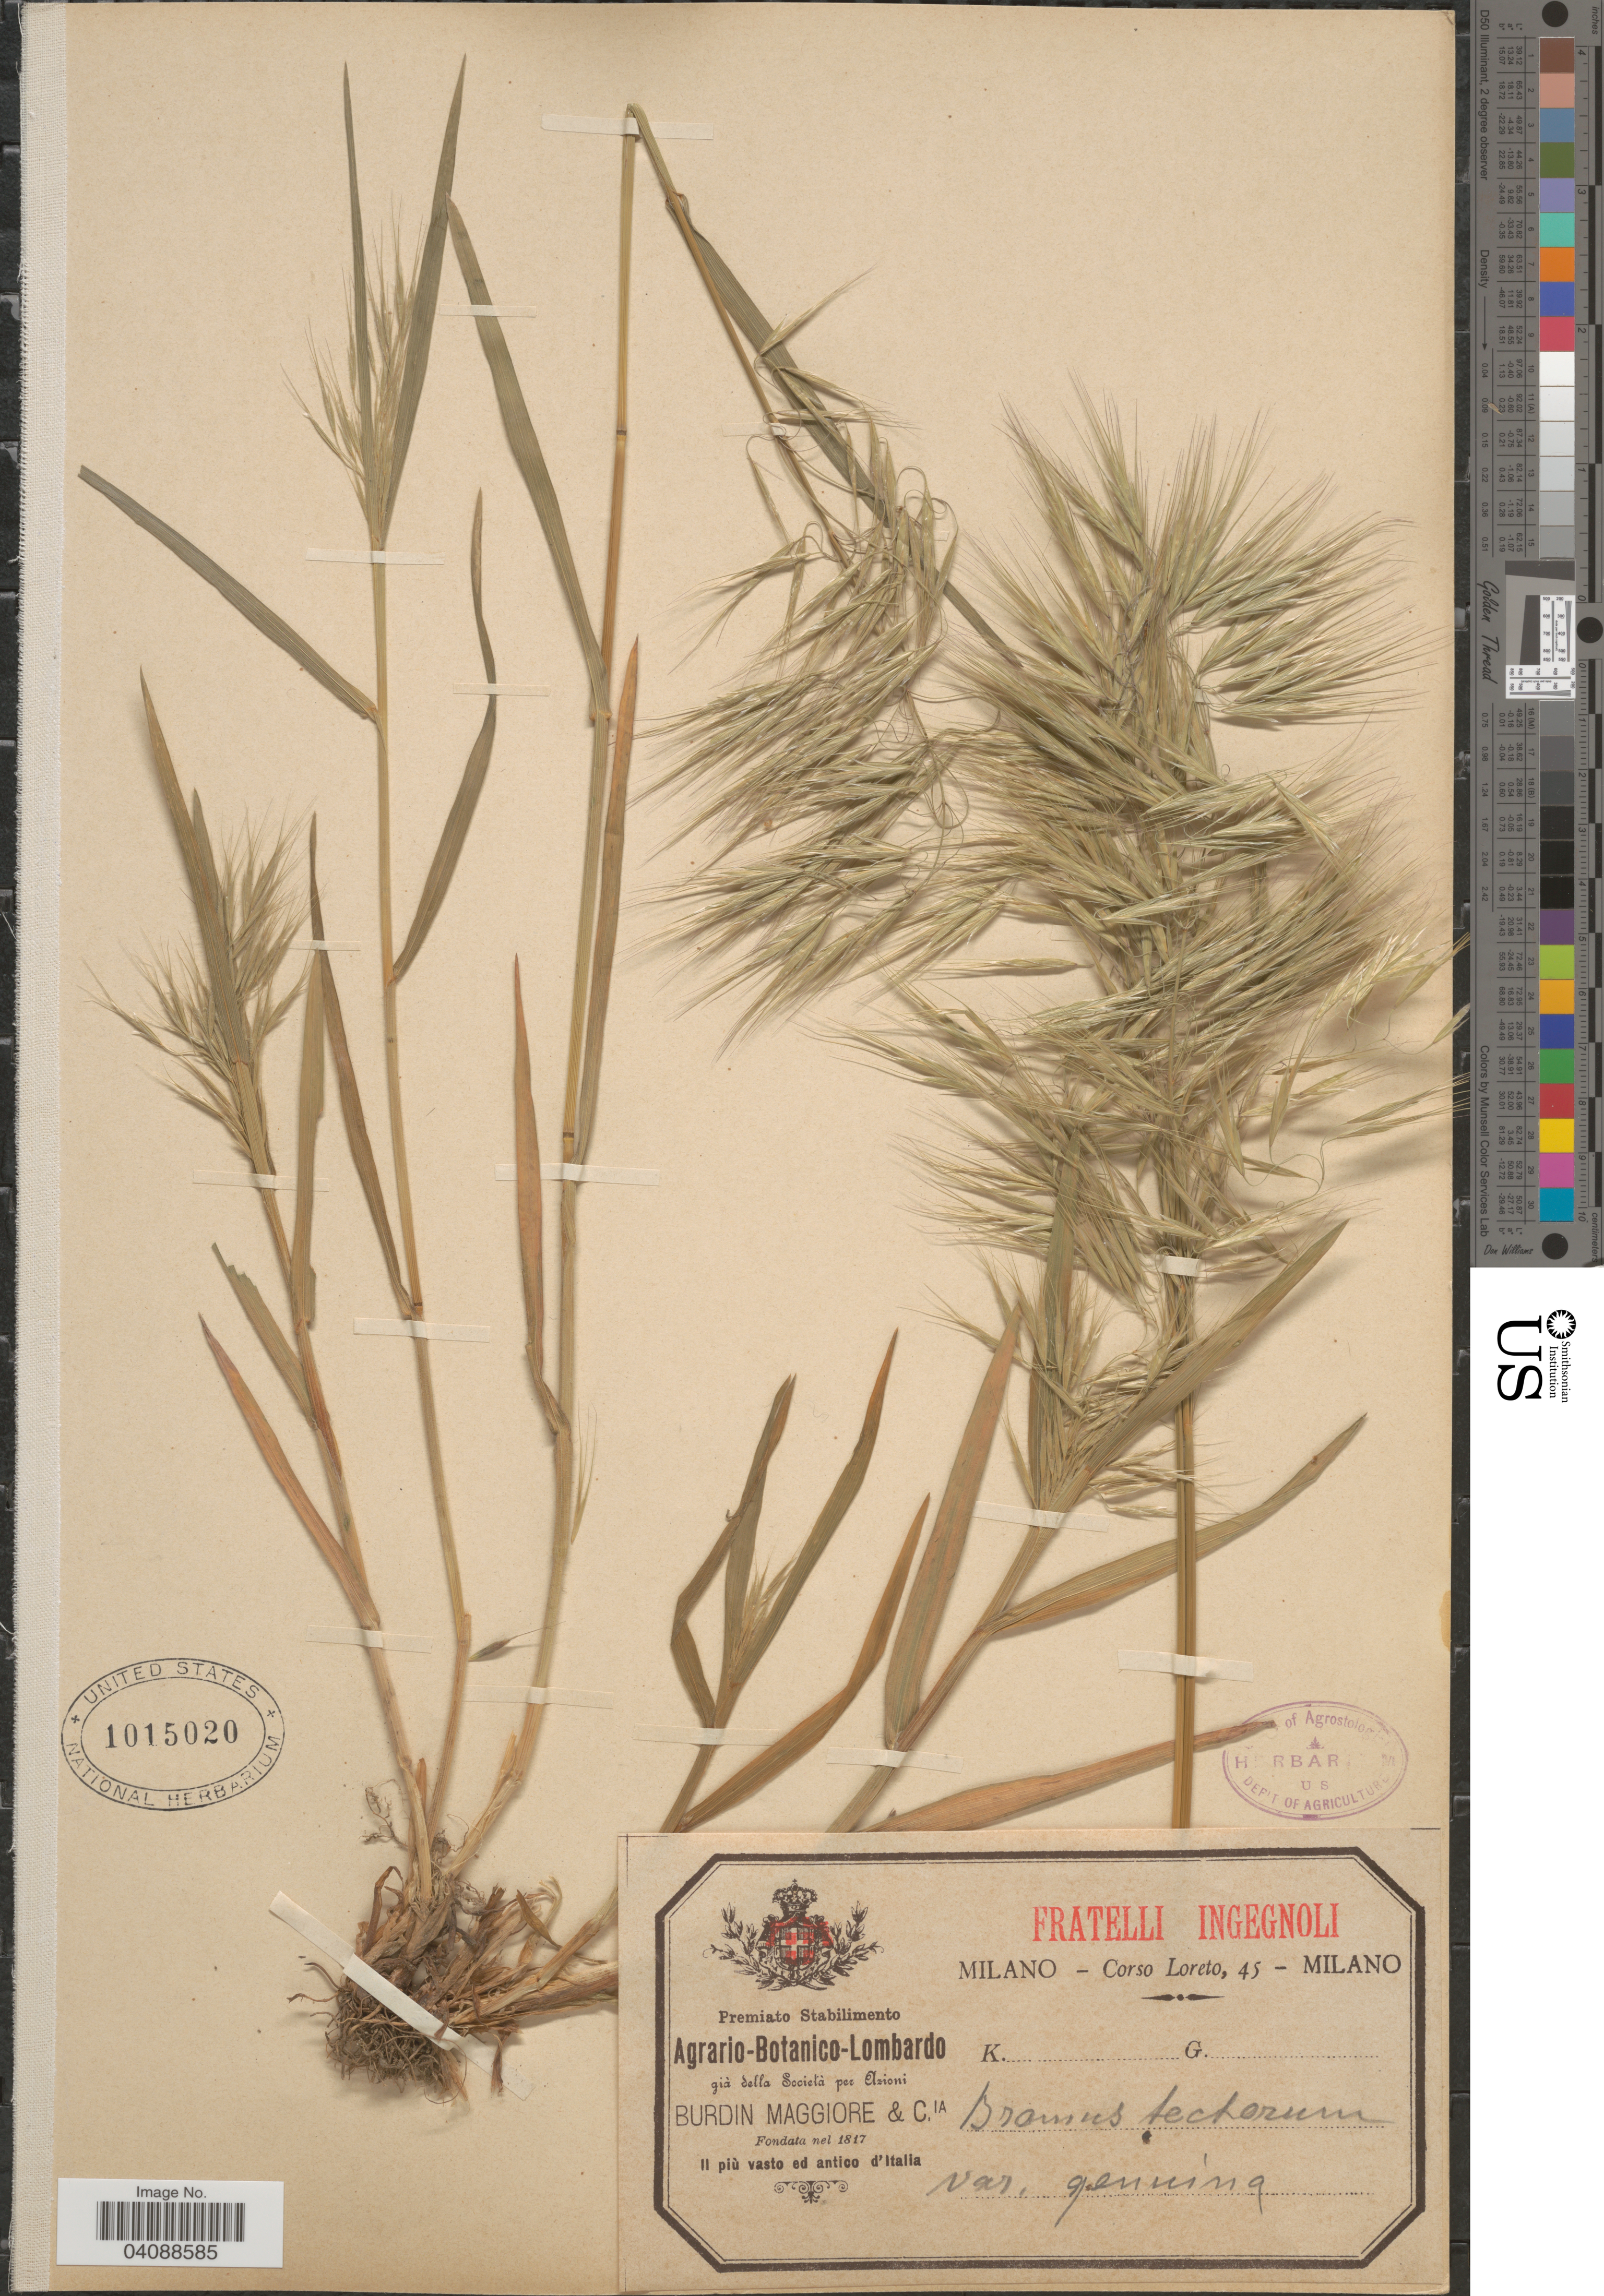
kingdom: Plantae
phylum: Tracheophyta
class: Liliopsida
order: Poales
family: Poaceae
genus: Bromus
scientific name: Bromus tectorum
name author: L.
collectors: Loreto, C.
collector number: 45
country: Italy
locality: Il più vasto ed antico d'Italia.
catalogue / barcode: US 1015020